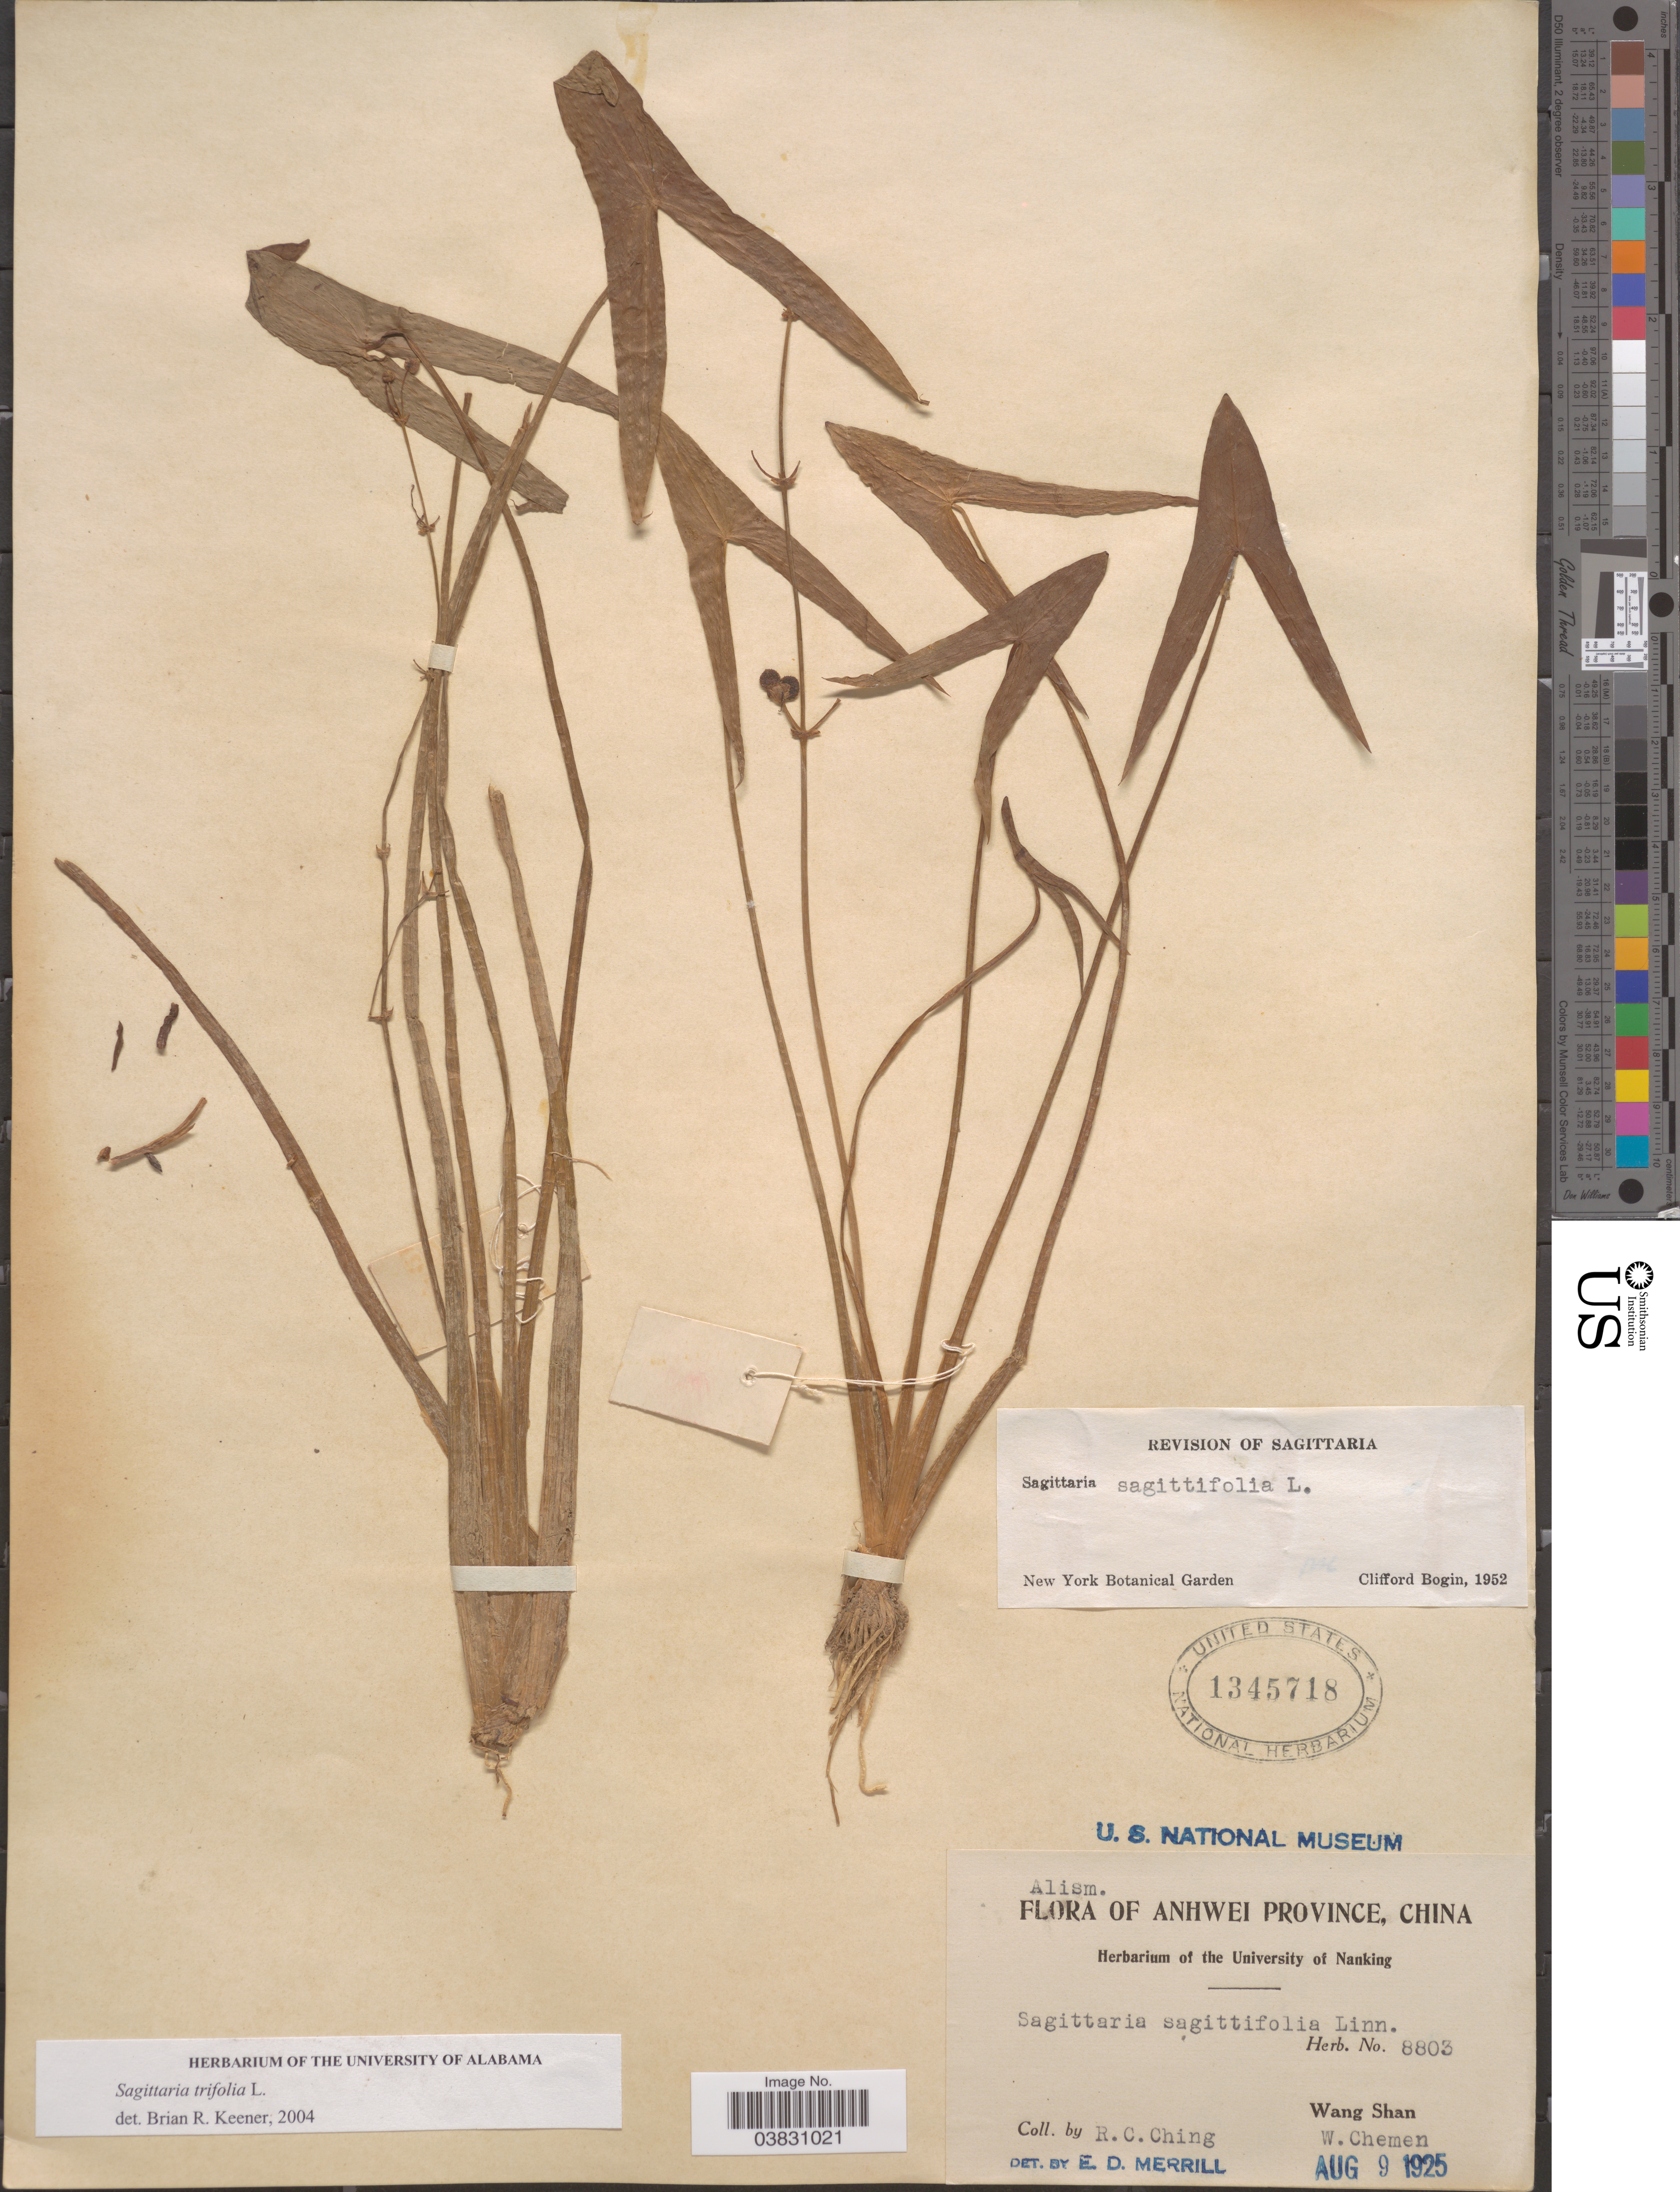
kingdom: Plantae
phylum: Tracheophyta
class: Liliopsida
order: Alismatales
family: Alismataceae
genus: Sagittaria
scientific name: Sagittaria trifolia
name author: L.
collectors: R. C. Ching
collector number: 8803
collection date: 1925-08-09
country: China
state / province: Anhui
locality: Anhwei Province. Wang Shan. W. Chemen.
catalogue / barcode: US 1345718